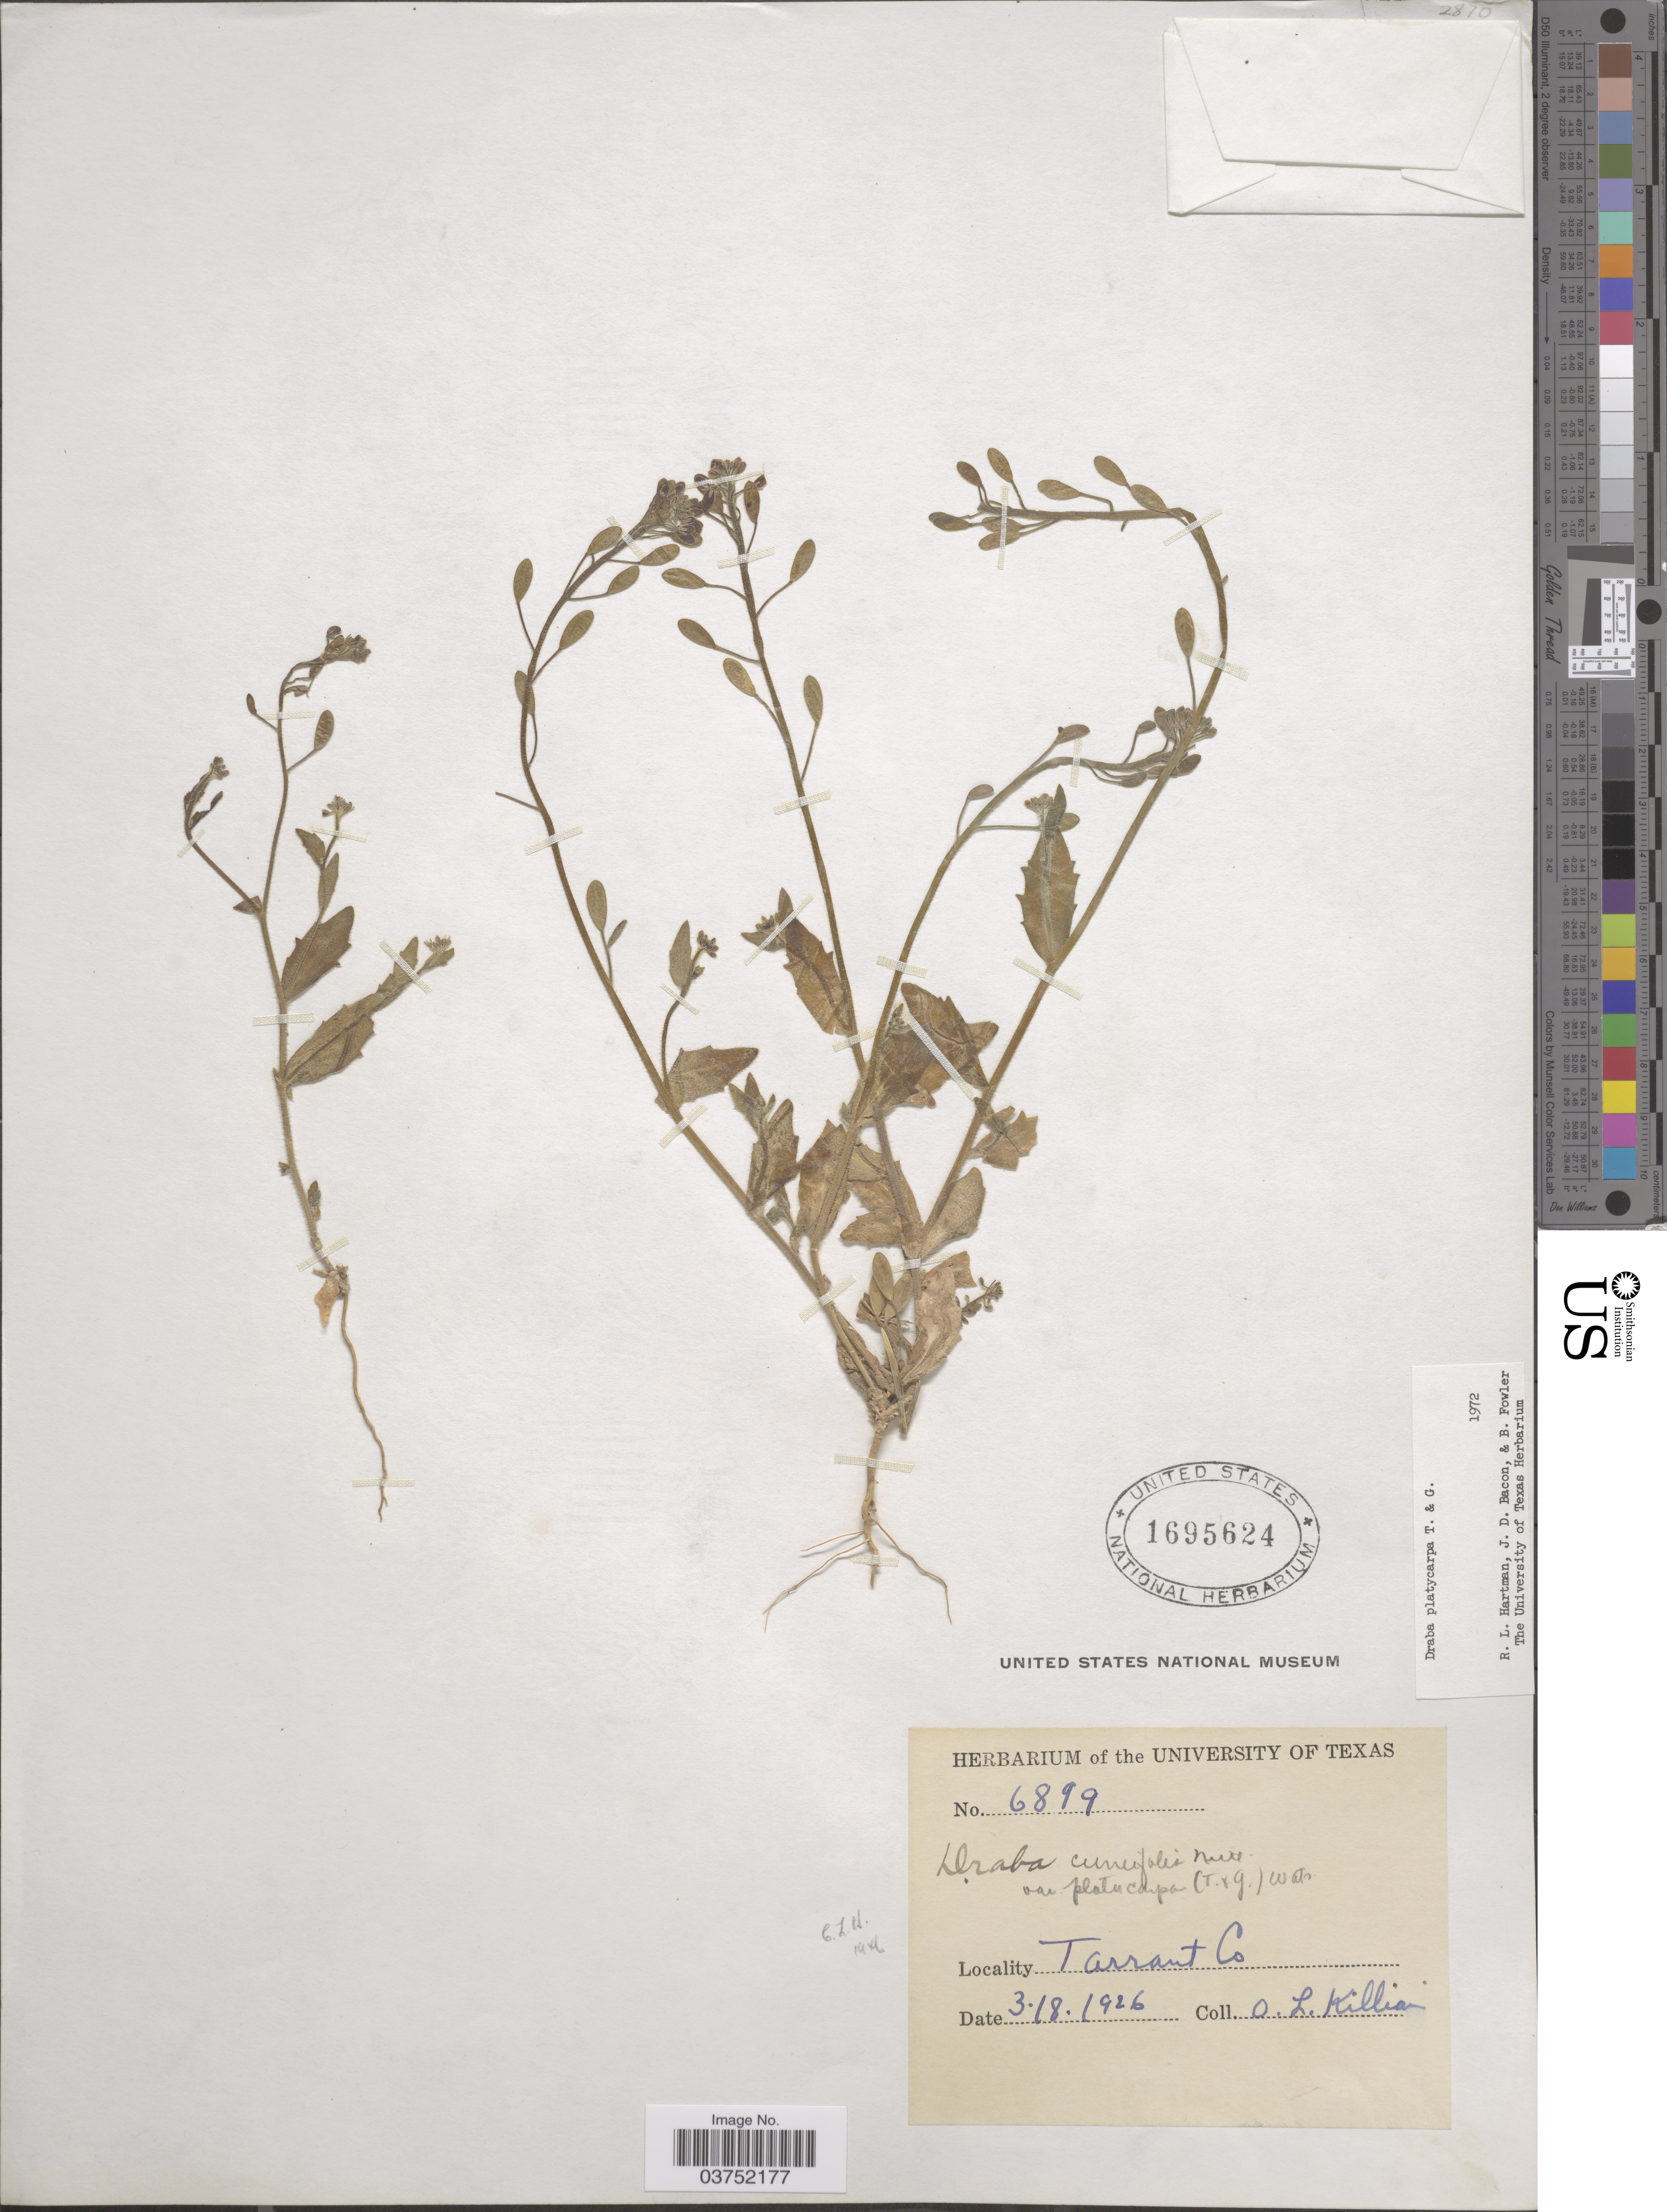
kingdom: Plantae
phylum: Tracheophyta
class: Magnoliopsida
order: Brassicales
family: Brassicaceae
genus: Draba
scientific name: Draba platycarpa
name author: Torr. & A. Gray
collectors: O. Killian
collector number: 6899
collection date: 1926-03-08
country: United States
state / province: Texas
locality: Tarrant Co.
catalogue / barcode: US 1695624